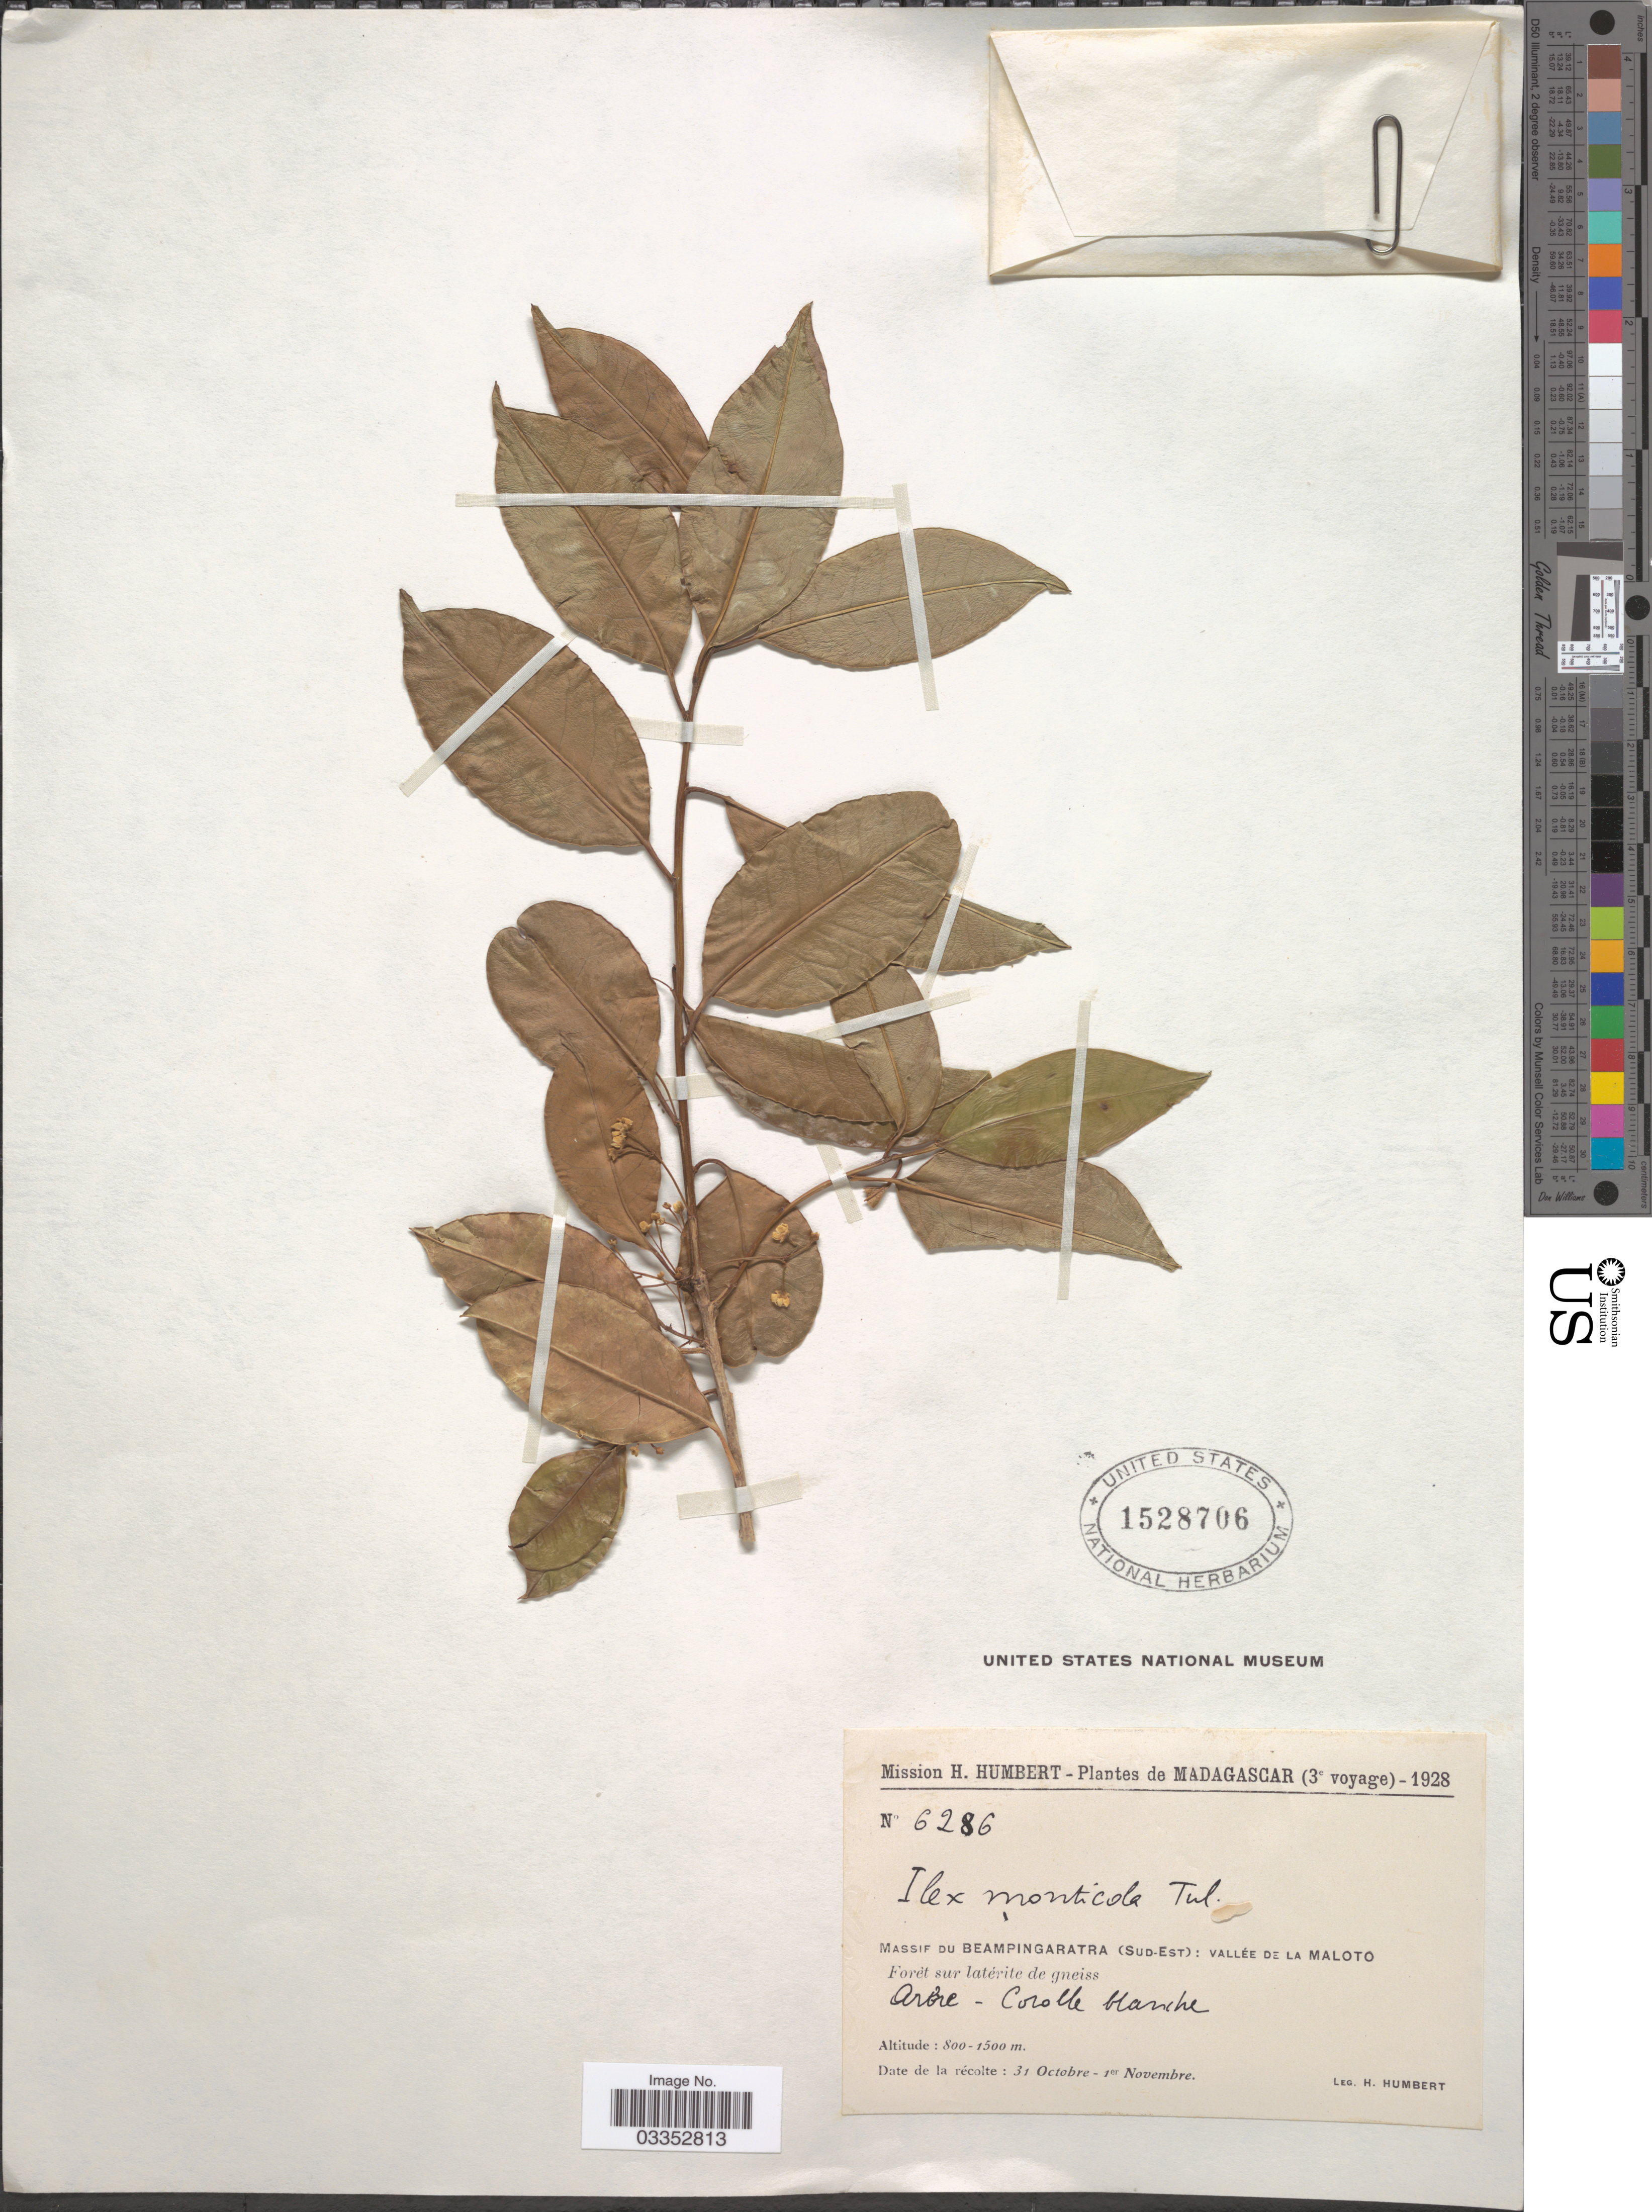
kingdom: Plantae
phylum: Tracheophyta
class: Magnoliopsida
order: Aquifoliales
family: Aquifoliaceae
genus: Ilex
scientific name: Ilex monticola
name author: Tul.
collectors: H. Humbert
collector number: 6286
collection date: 1928-10-31/1928-11-01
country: Madagascar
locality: Massif du Beampingaratra (Sud-Est): Vallée de la Maloto.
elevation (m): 800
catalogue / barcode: US 1528706